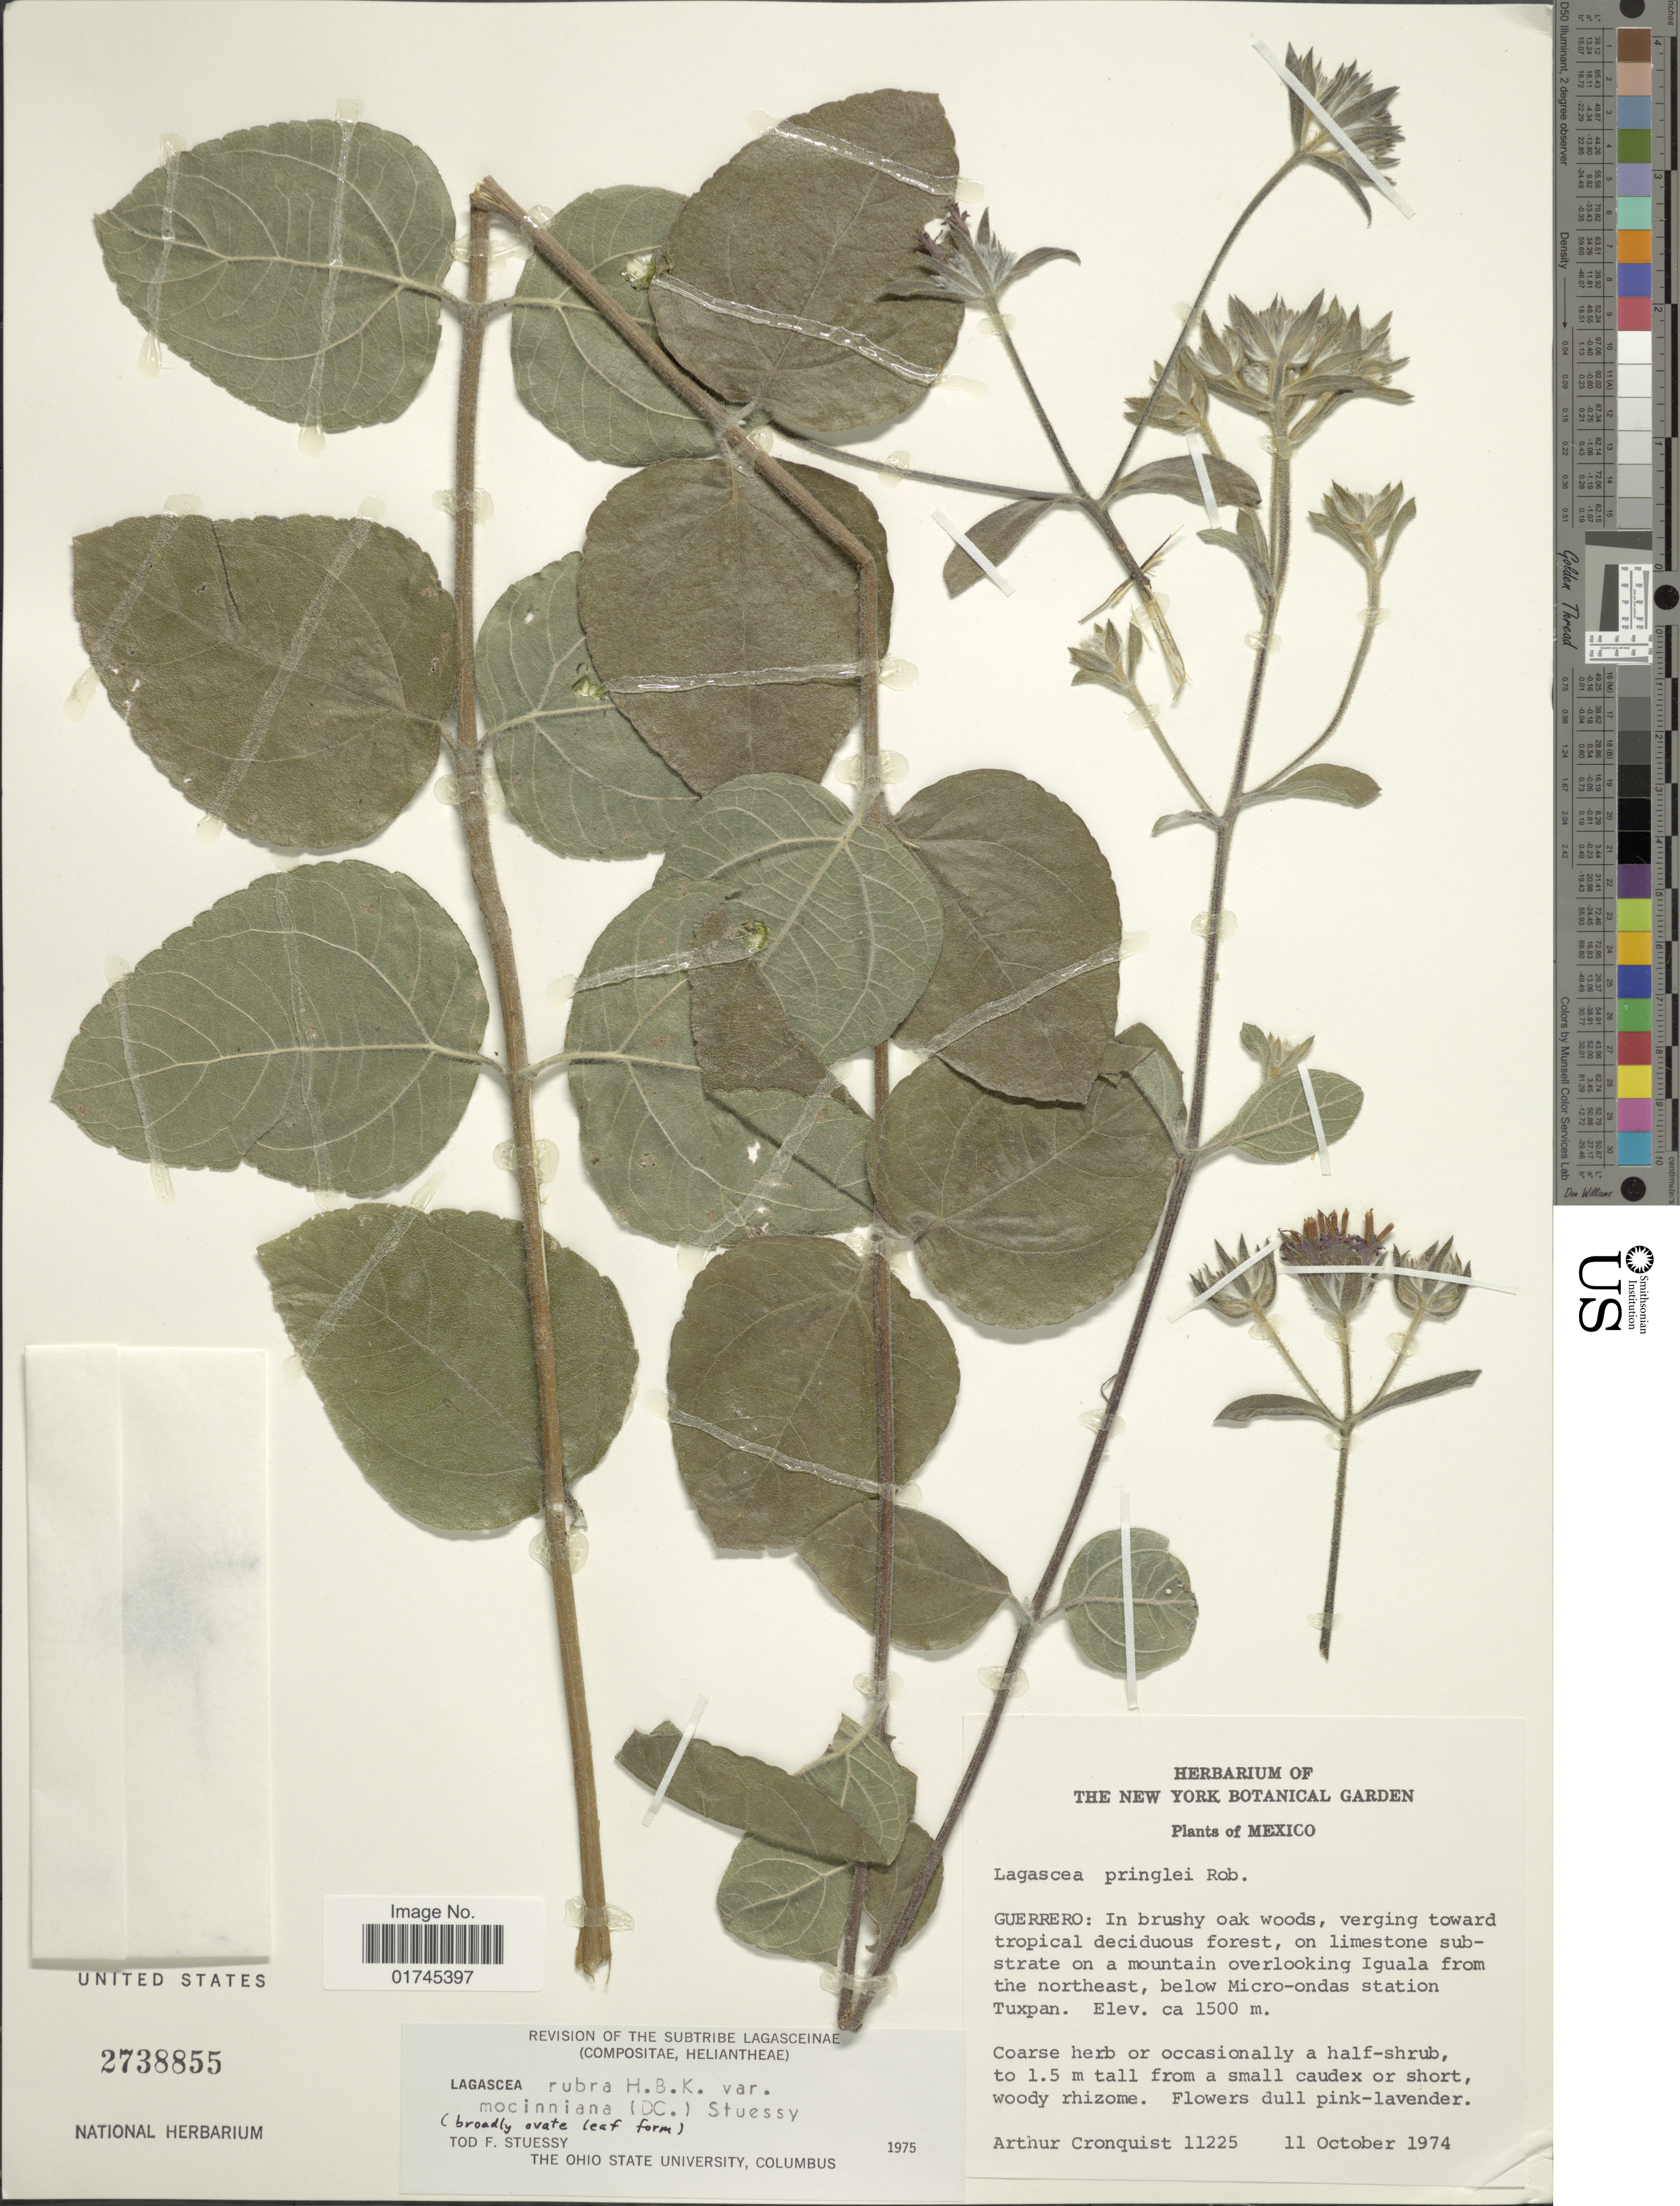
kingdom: Plantae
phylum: Tracheophyta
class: Magnoliopsida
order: Asterales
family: Asteraceae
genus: Lagascea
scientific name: Lagascea rigida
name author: Cav.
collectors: A. J. Cronquist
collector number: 11225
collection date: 1974-10-11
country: Mexico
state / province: Guerrero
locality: In brusht oak woods, verging toward tropical deciduous forest, on limestone substrate on a mountain overlooking Iguala from the northeast, below Micro-ondas station Tuxpan.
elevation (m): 1500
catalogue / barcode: US 2738855